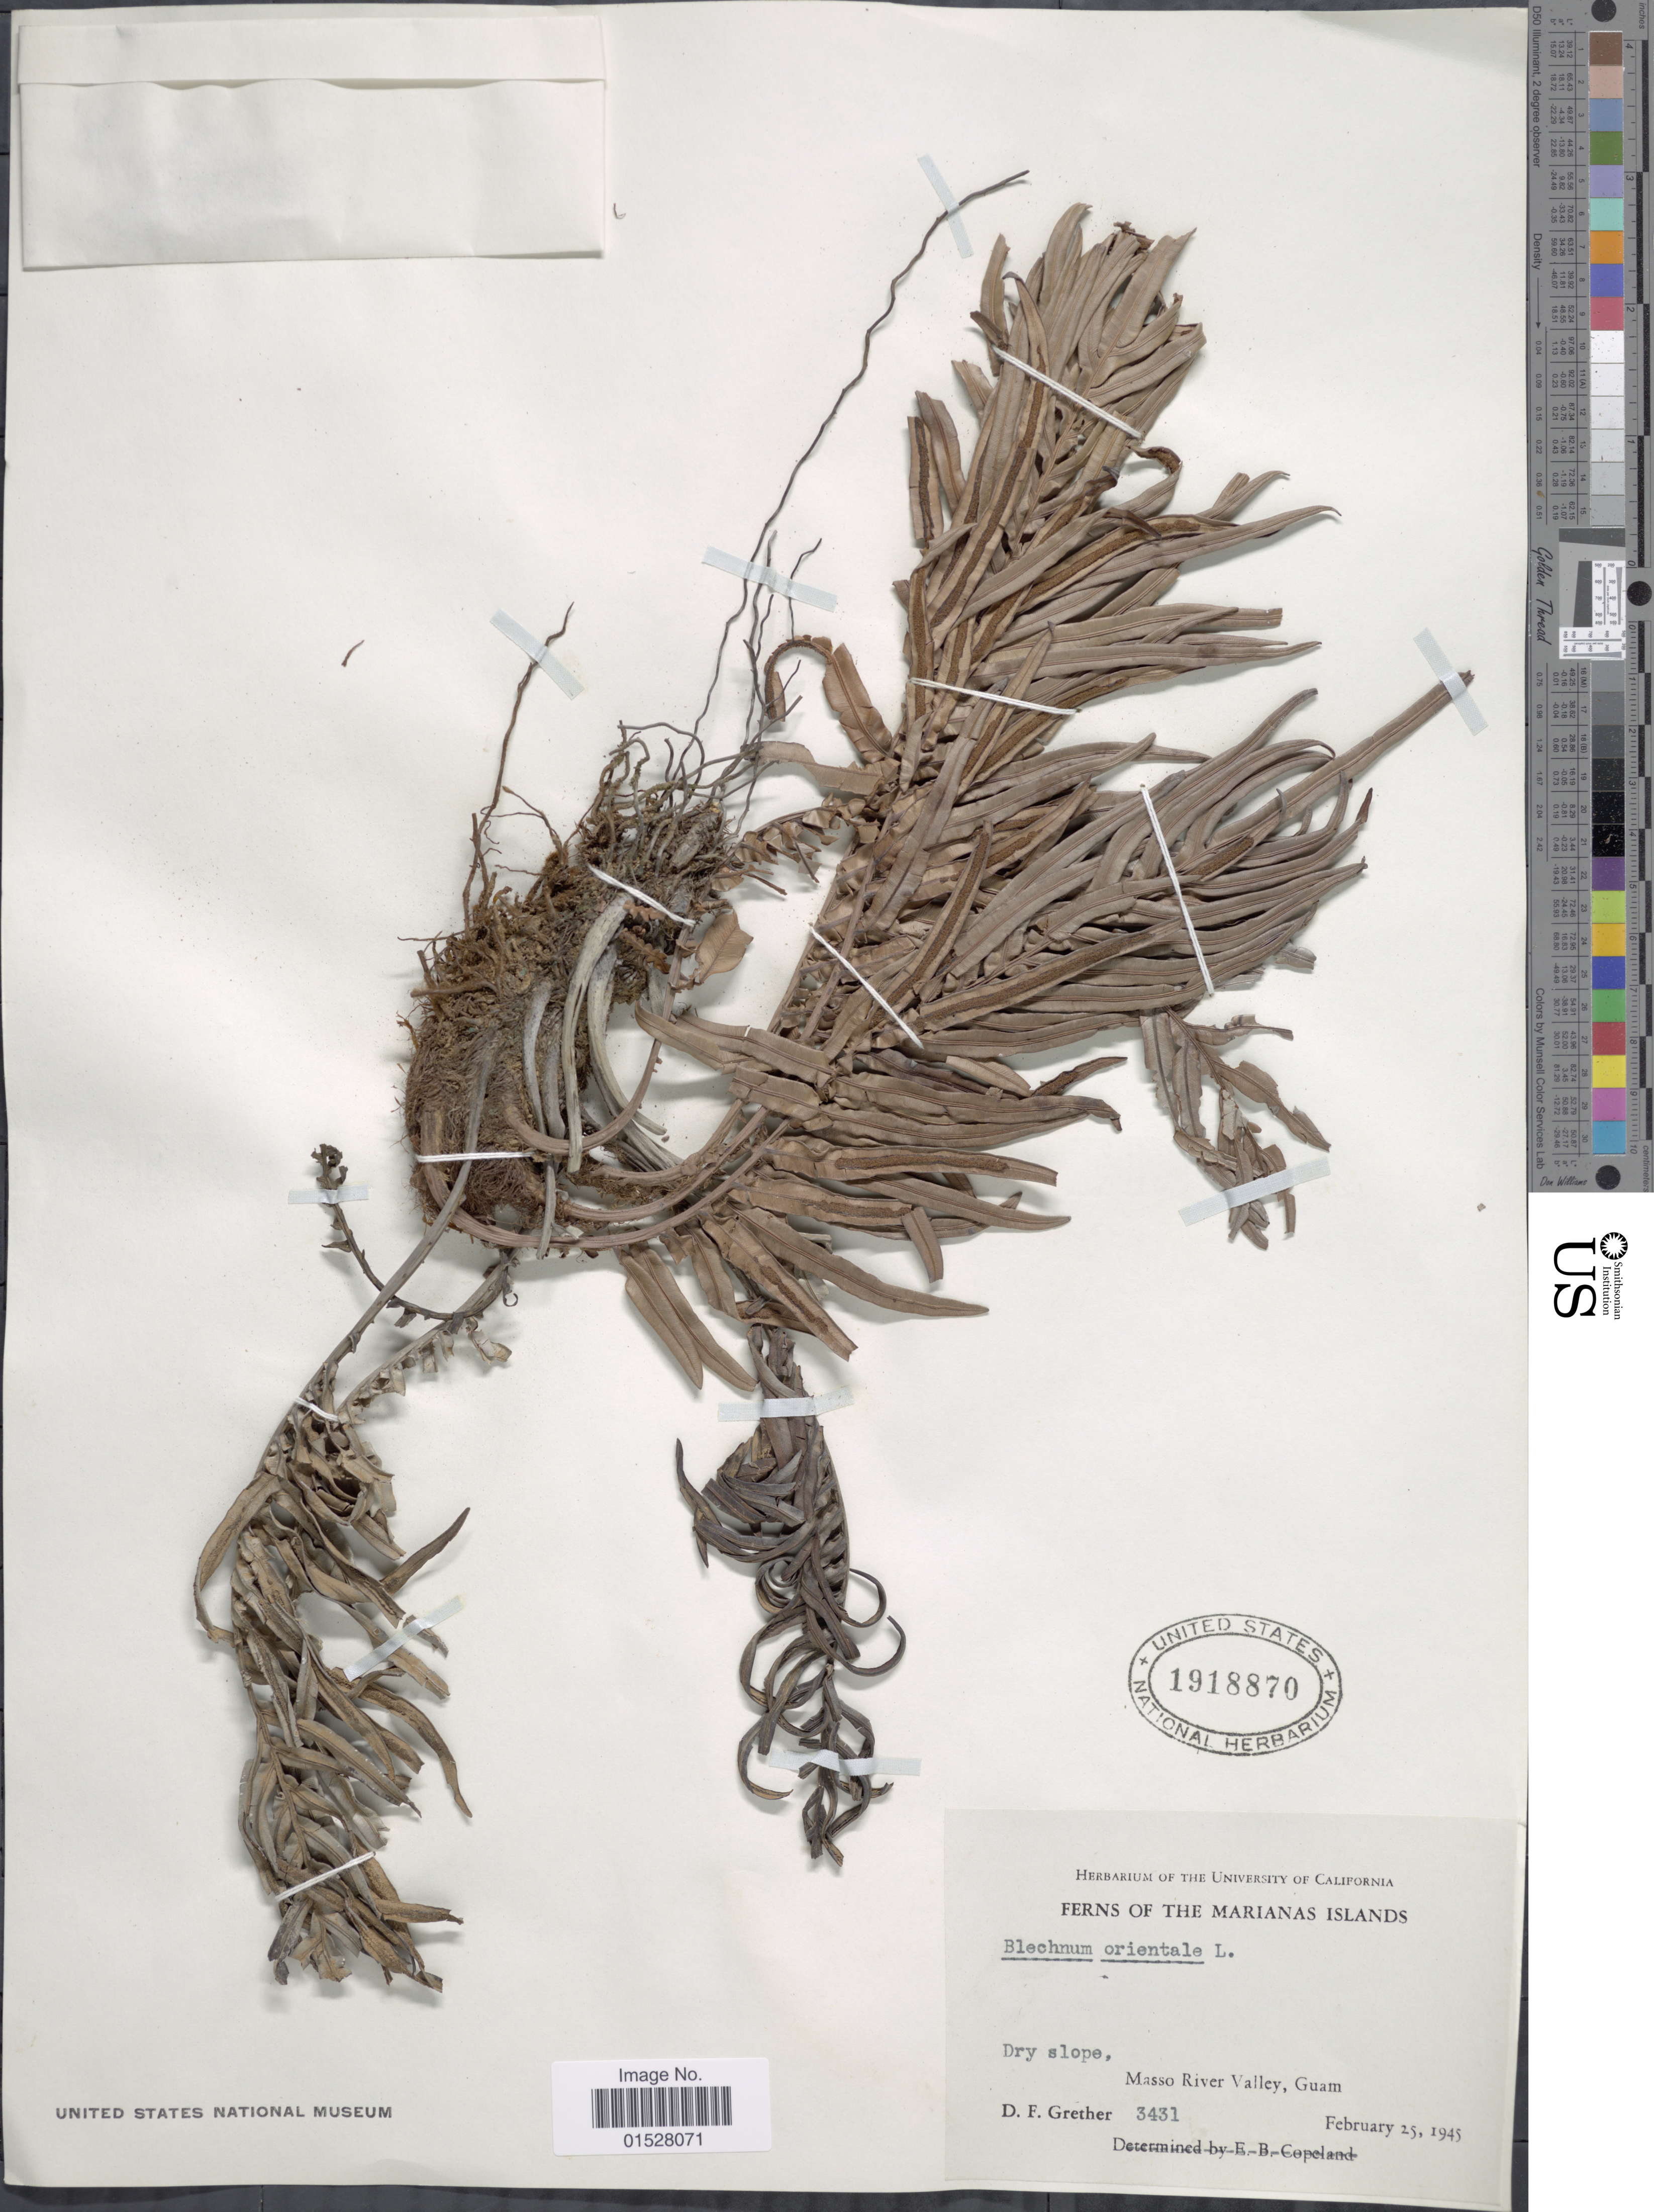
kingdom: Plantae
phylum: Tracheophyta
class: Polypodiopsida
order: Polypodiales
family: Blechnaceae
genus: Blechnum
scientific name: Blechnum orientale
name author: L.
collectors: D. F. Grether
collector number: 3431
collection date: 1945-02-25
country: Guam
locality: Marianas Islands, Masso River Valley.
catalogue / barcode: US 1918870